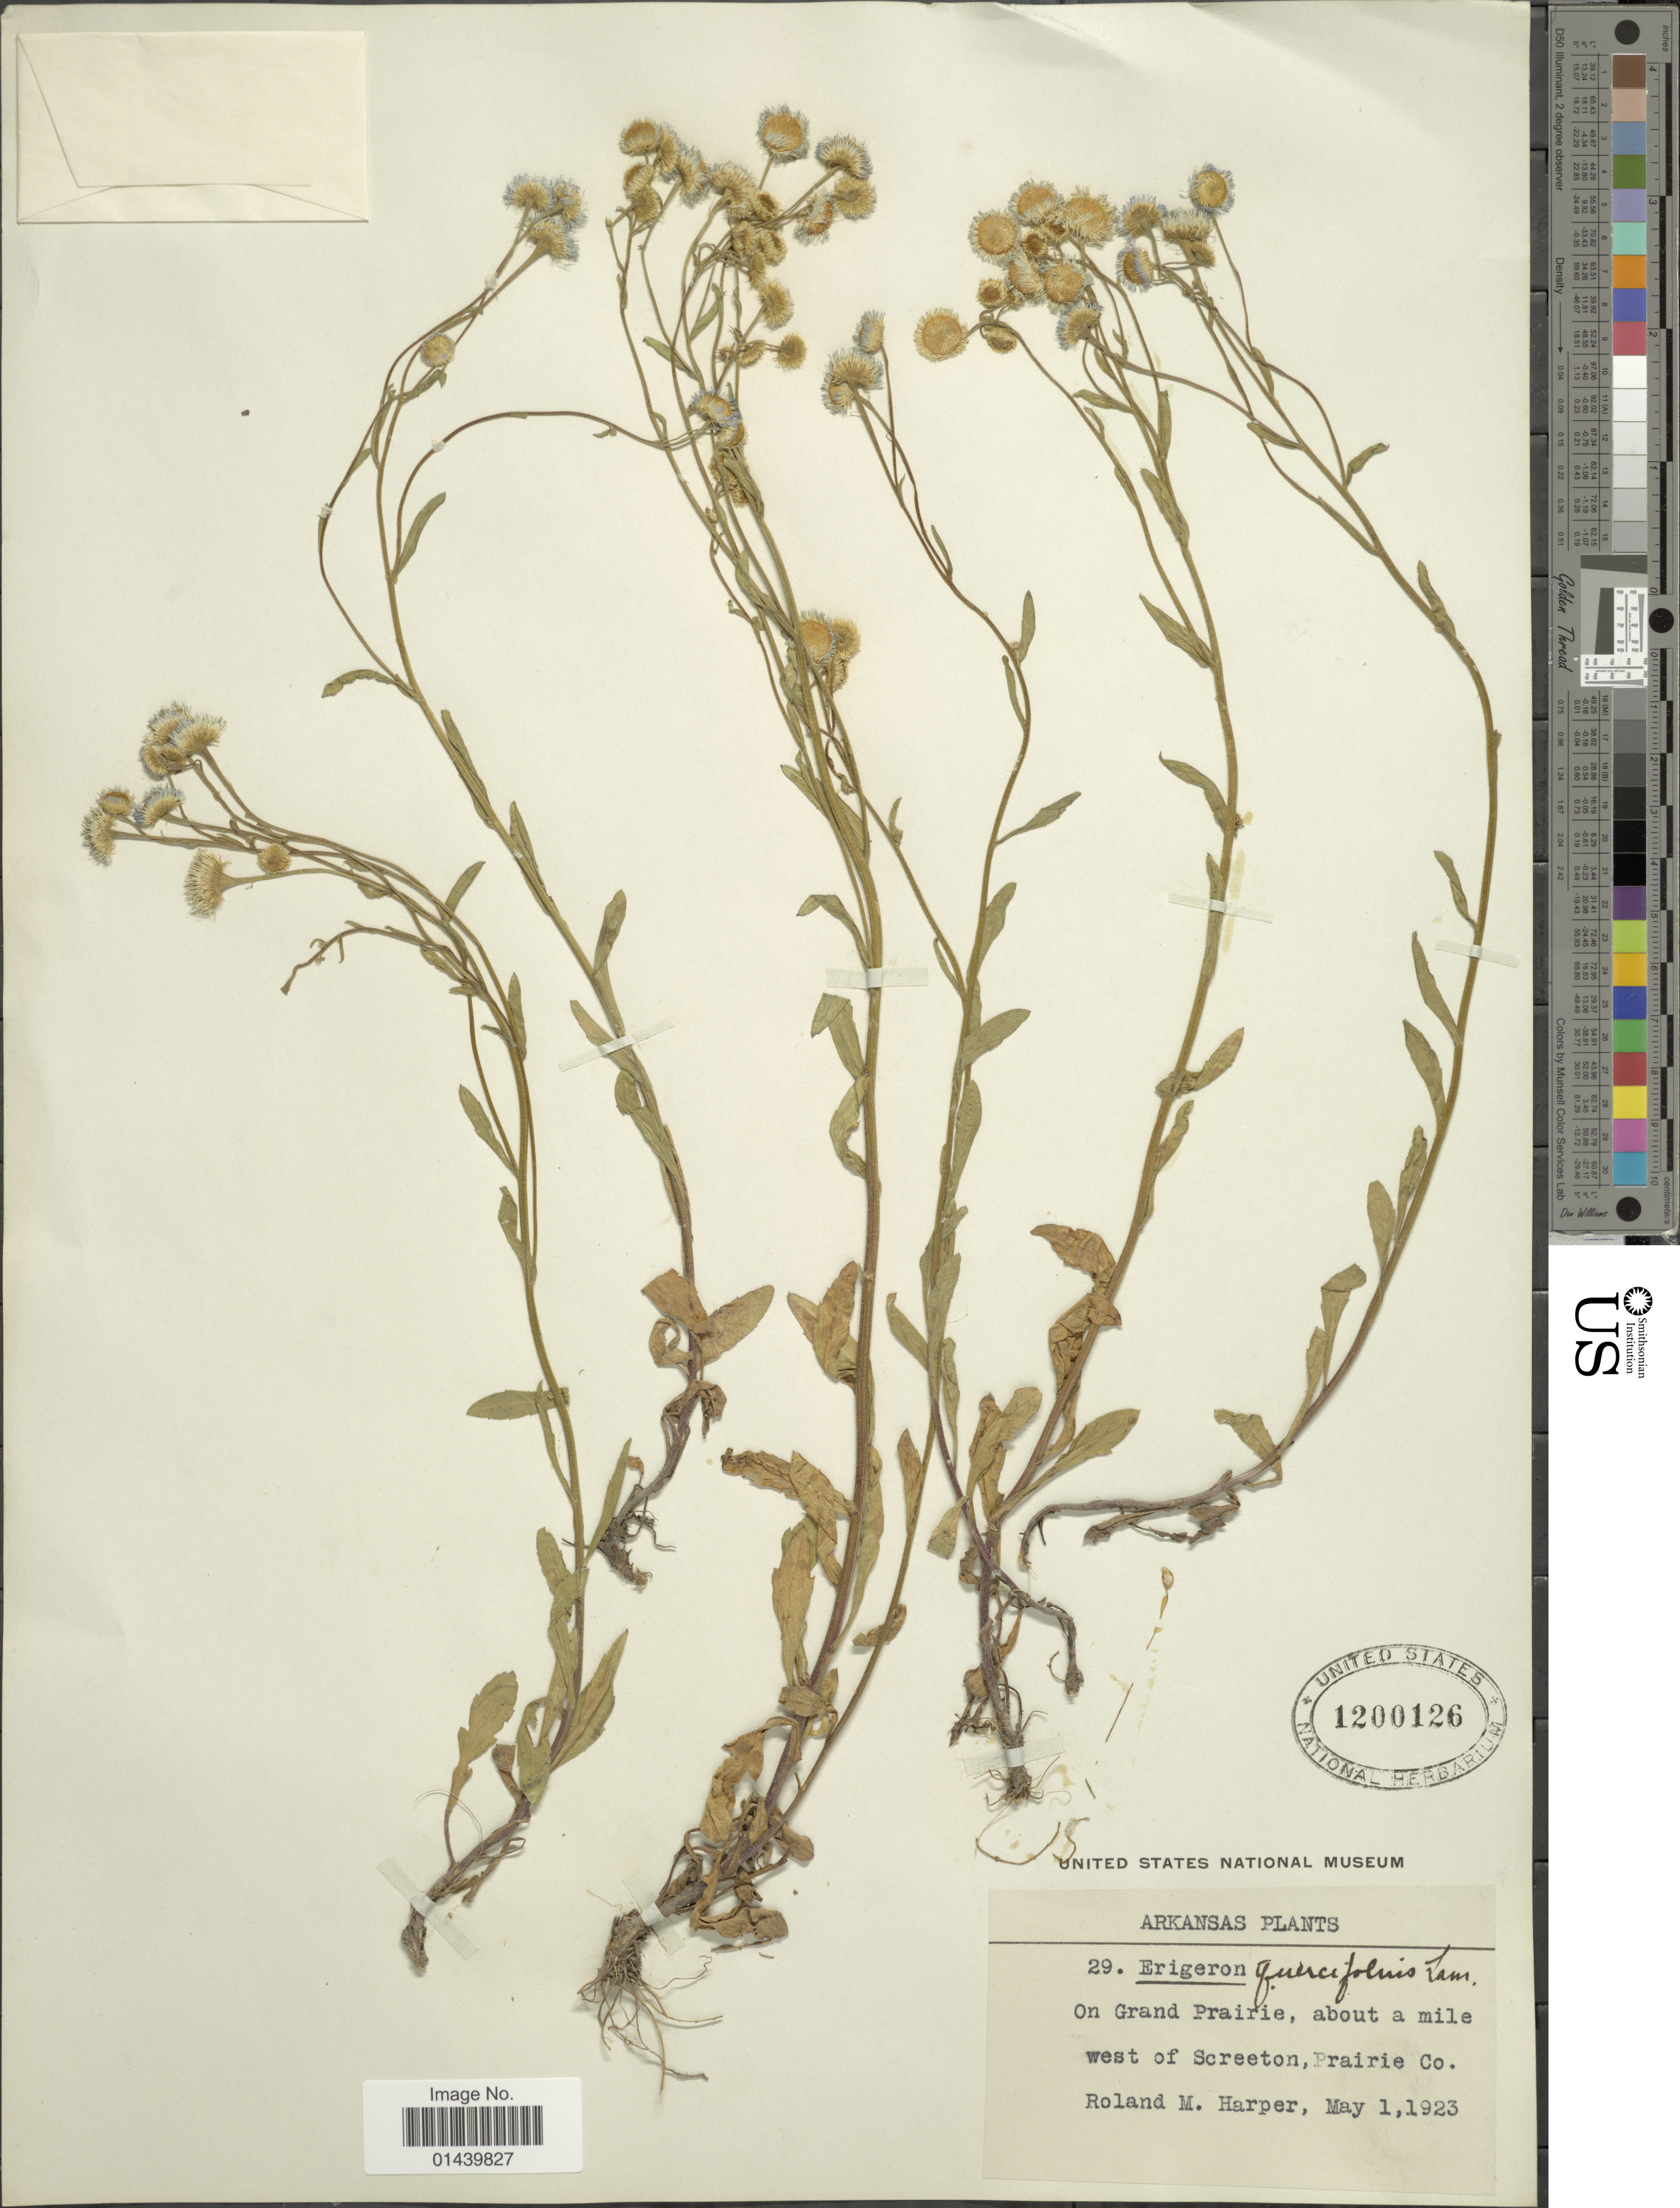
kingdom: Plantae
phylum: Tracheophyta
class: Magnoliopsida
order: Asterales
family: Asteraceae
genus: Erigeron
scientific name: Erigeron quercifolius Lam.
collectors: R. M. Harper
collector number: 29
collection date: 1923-05-01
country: United States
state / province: Arkansas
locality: On Grand Prairie, about a mile west of Screeton, Prairie Co.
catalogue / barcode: US 1200126